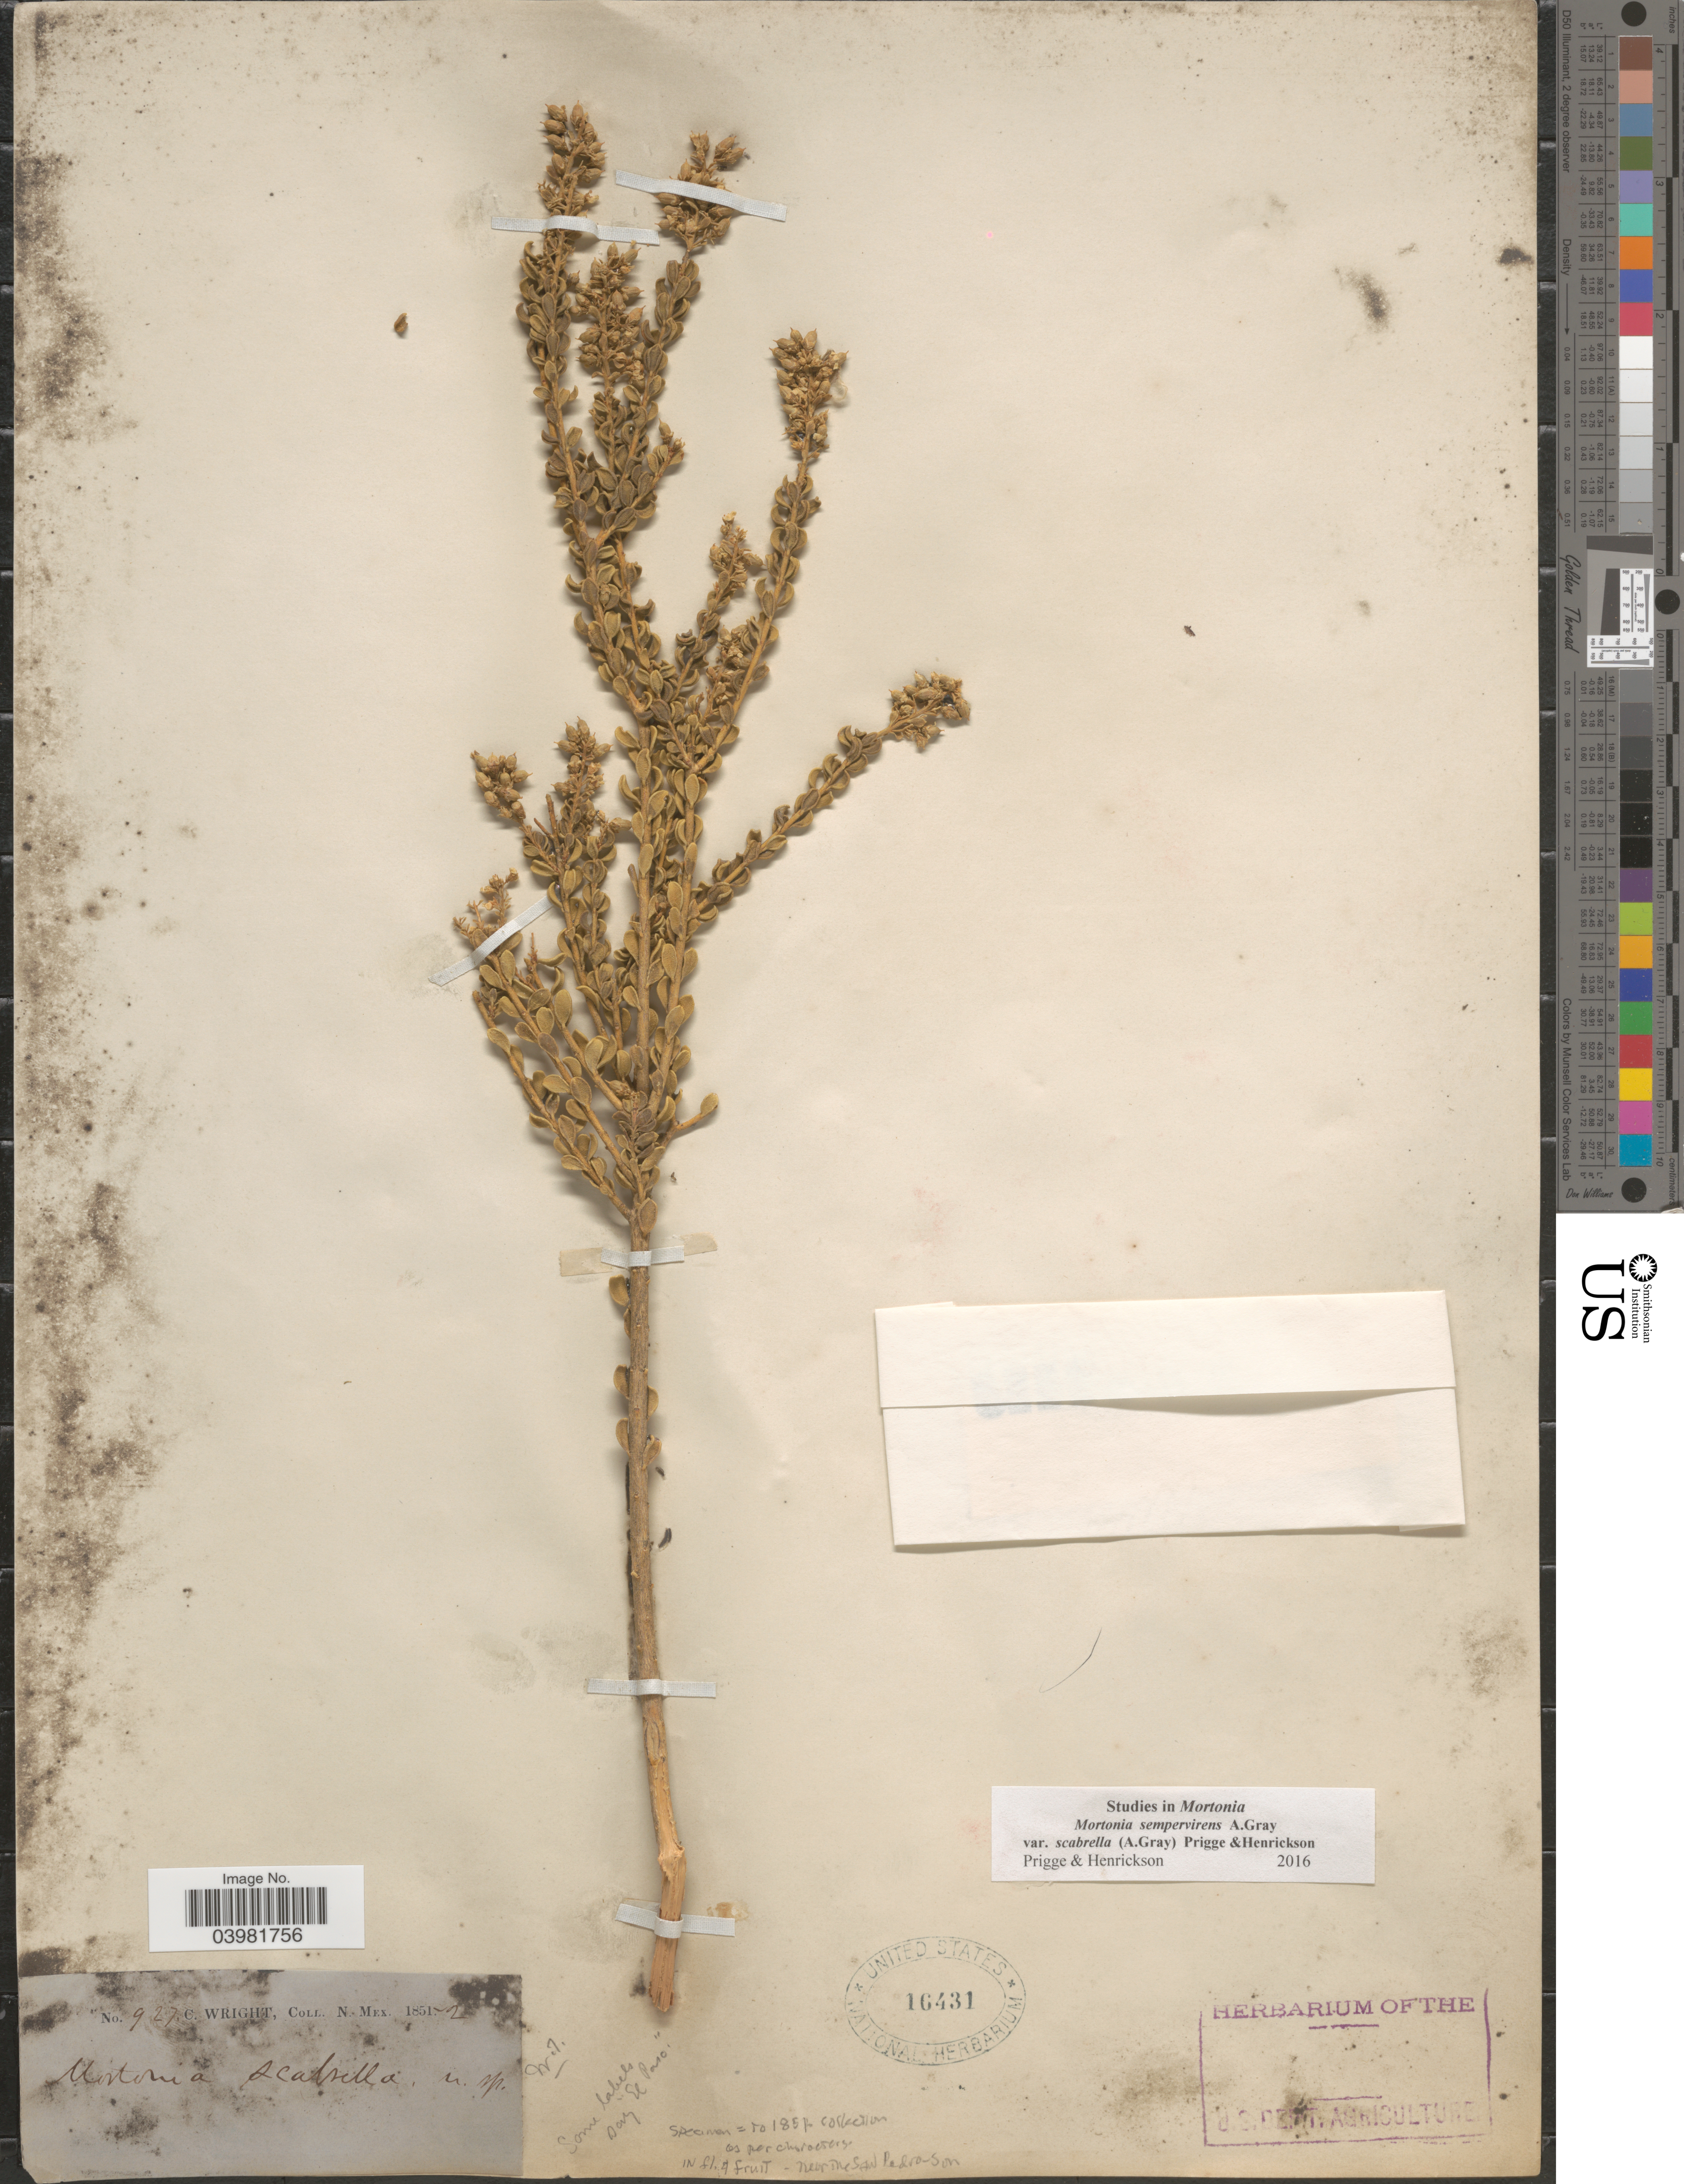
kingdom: Plantae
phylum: Tracheophyta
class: Magnoliopsida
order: Celastrales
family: Celastraceae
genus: Mortonia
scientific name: Mortonia scabrella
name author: A. Gray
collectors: C. Wright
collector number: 927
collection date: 1851/1852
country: United States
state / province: New Mexico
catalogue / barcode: US 16431